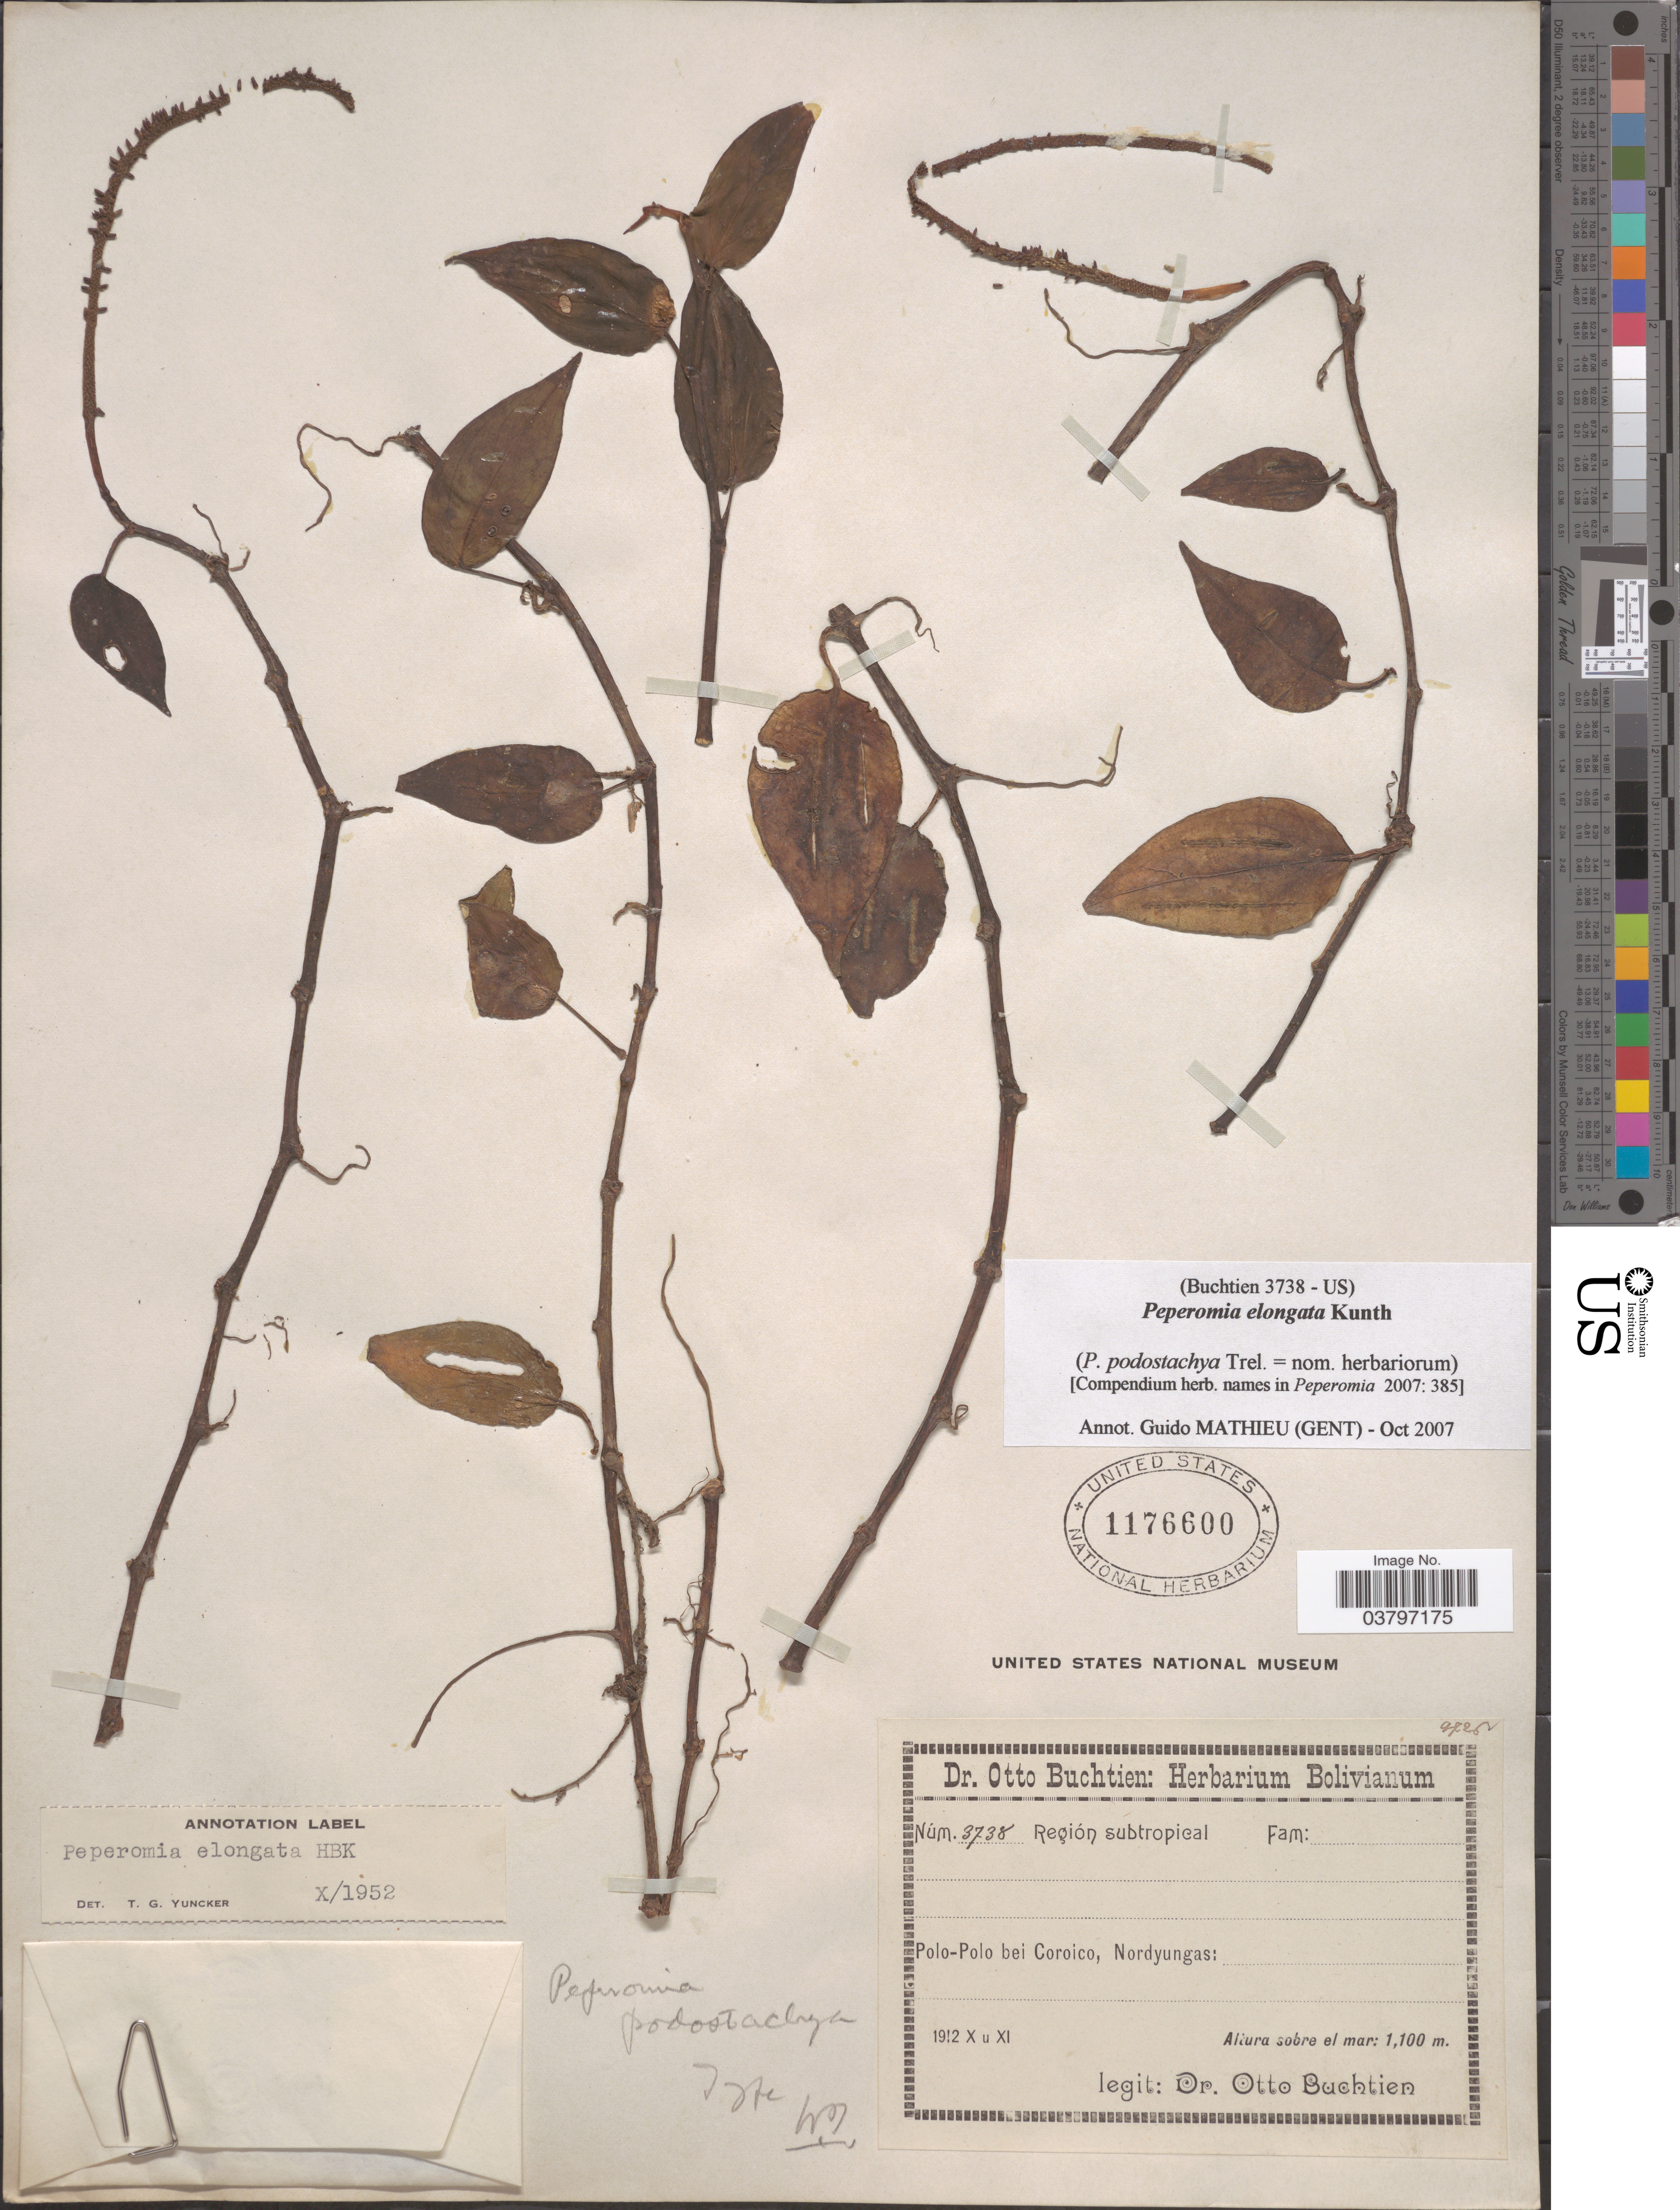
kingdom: Plantae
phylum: Tracheophyta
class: Magnoliopsida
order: Piperales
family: Piperaceae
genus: Peperomia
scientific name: Peperomia elongata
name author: Kunth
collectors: O. Buchtien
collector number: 3738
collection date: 1912-10/1912-11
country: Bolivia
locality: Región Subtropical. Polo-Polo bei Coroico, Nordyungas.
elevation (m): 1100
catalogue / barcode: US 1176600